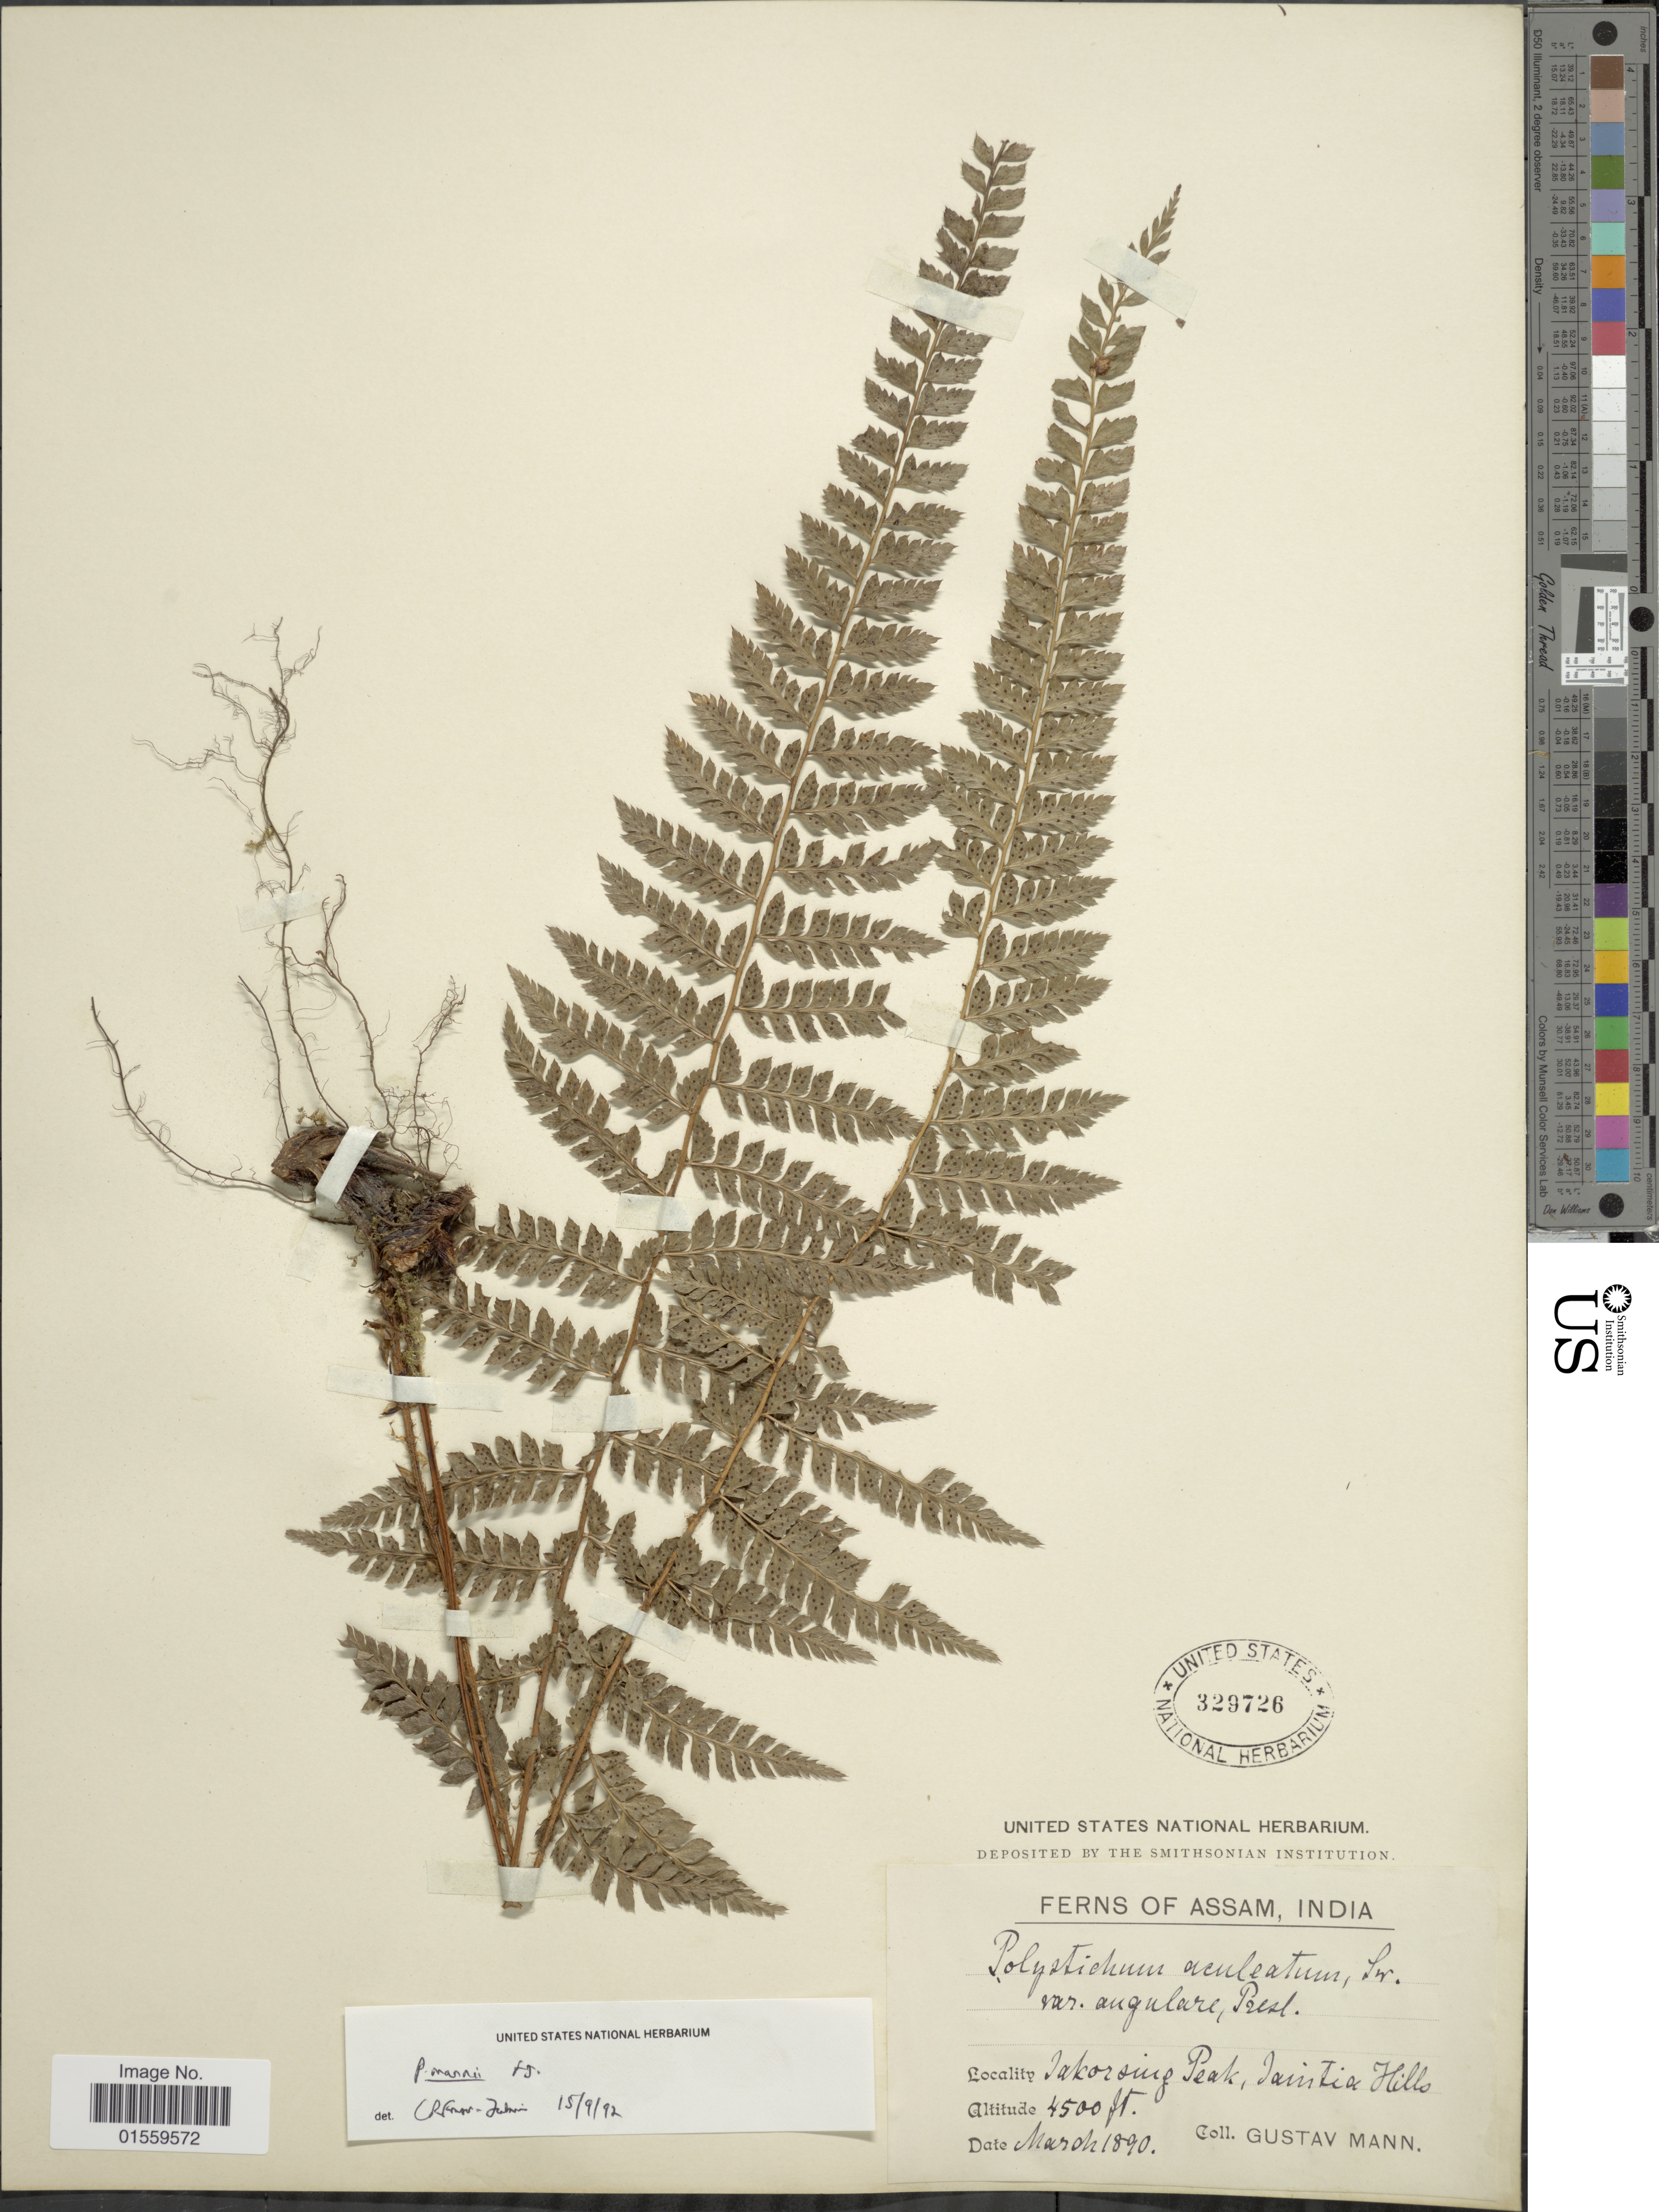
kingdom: Plantae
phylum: Tracheophyta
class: Polypodiopsida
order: Polypodiales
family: Dryopteridaceae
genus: Polystichum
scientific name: Polystichum setiferum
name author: (Forssk.) Moore ex Woynar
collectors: G. Mann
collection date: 1890-03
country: India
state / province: Assam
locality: Assam, India, Jakorsing Peak, Jaintia Hills.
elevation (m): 1372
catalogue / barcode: US 329726